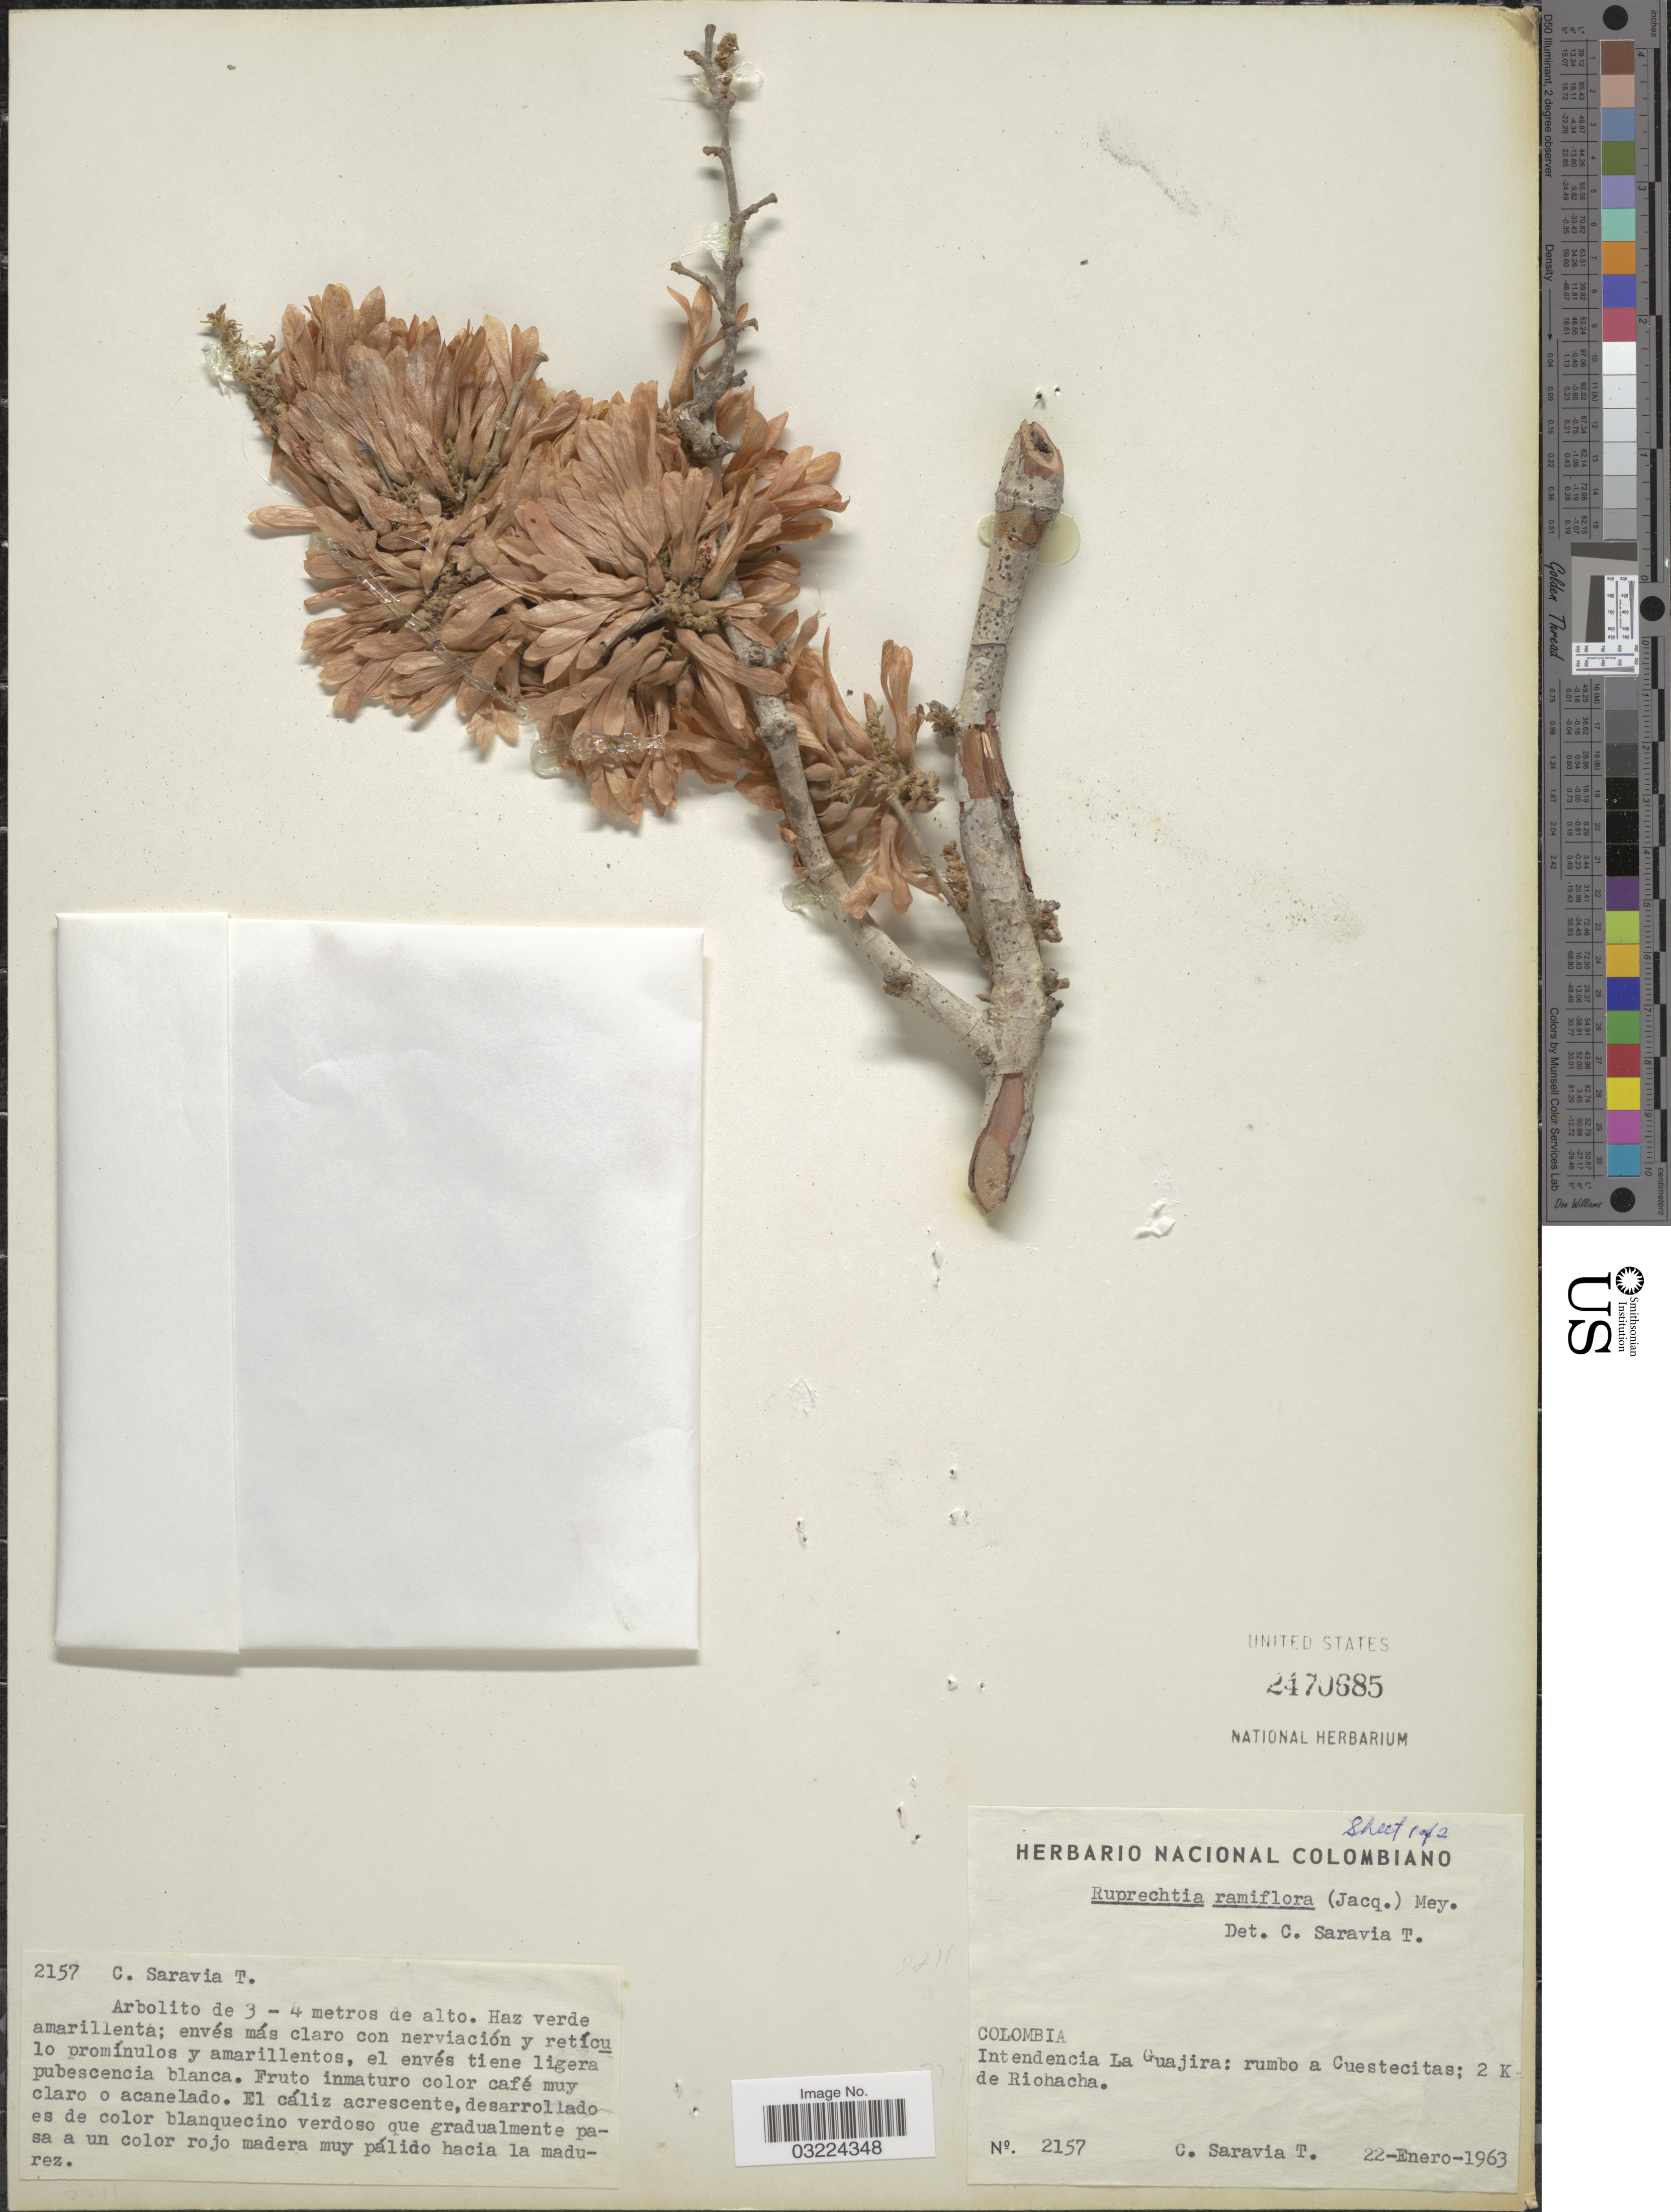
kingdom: Plantae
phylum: Tracheophyta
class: Magnoliopsida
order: Caryophyllales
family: Polygonaceae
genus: Ruprechtia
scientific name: Ruprechtia ramiflora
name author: (Jacq.) C.A. Mey.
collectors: C. Saravia T.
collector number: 2157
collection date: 1963-01-22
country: Colombia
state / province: La Guajira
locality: Intendencia La Guajira: rumbo a Cuestecitas; 2 K de Riohacha.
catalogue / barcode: US 2470685